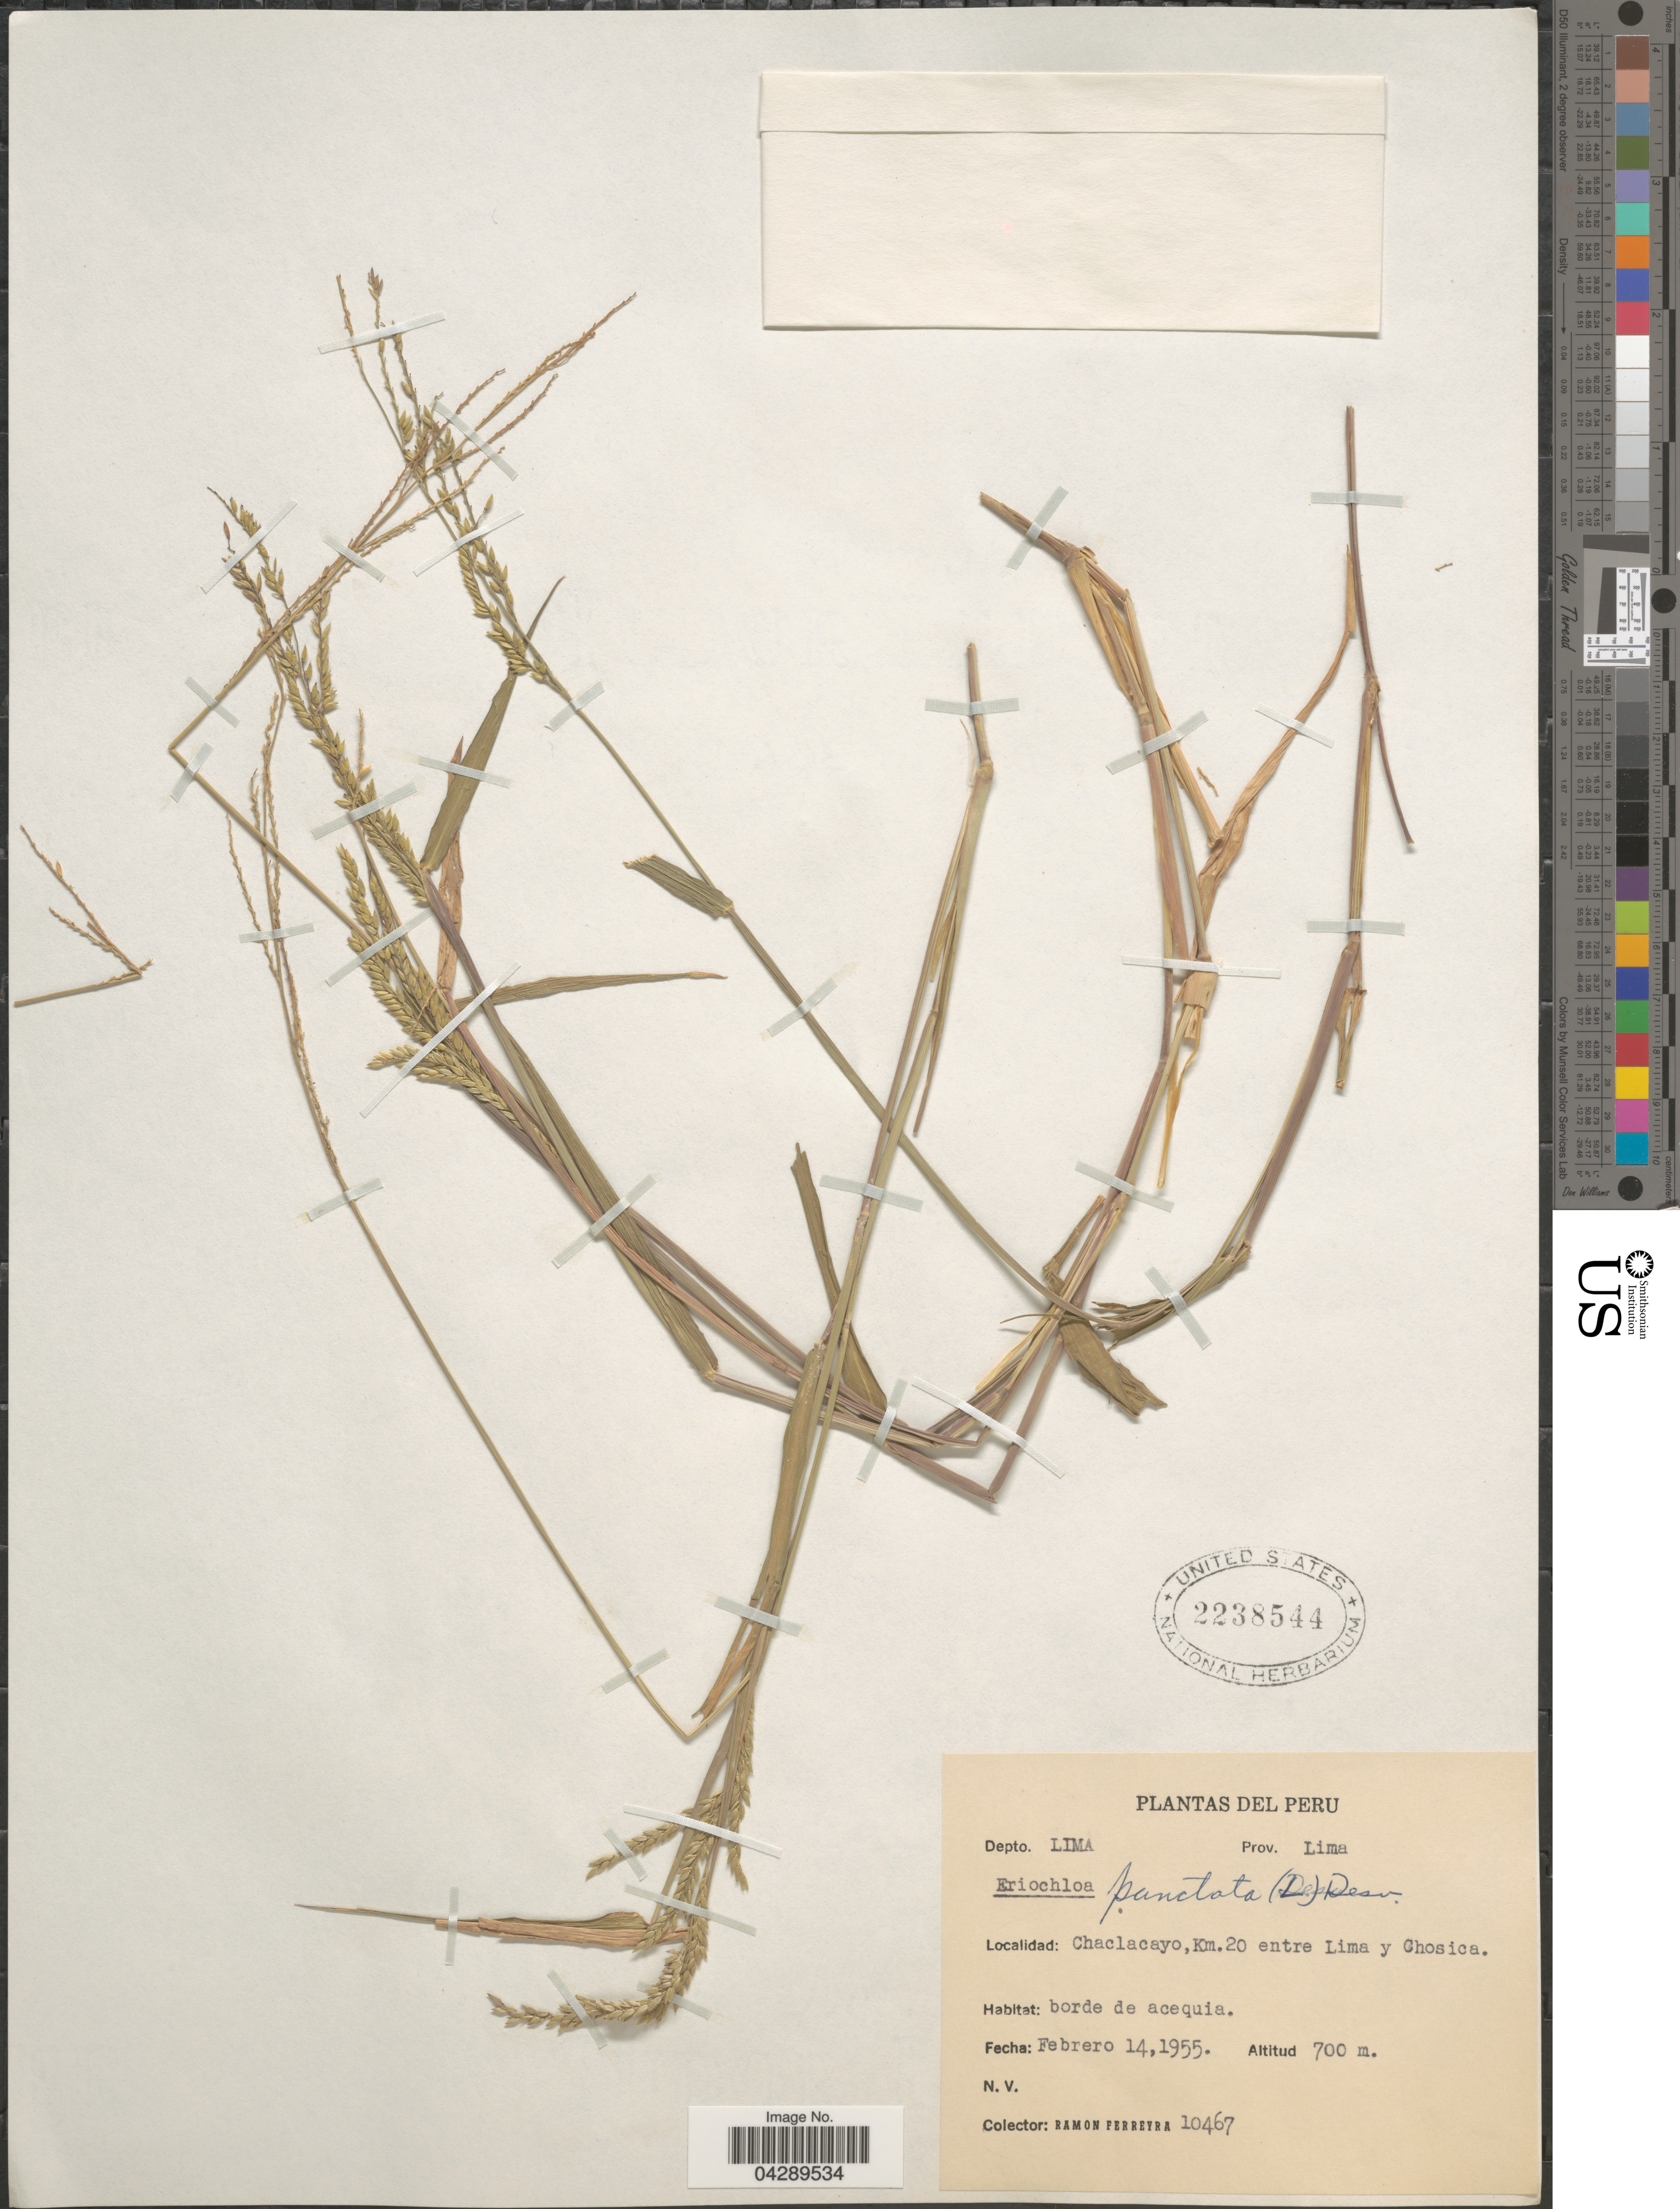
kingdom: Plantae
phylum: Tracheophyta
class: Liliopsida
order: Poales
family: Poaceae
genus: Eriochloa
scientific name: Eriochloa punctata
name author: (L.) Desv. ex Ham.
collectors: R. A. Ferreyra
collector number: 10467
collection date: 1955-02-14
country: Peru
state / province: Lima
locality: Depto. Lima. Chaclacayo,Km.20 entre Lima y Chosica.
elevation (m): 700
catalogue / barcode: US 2238544